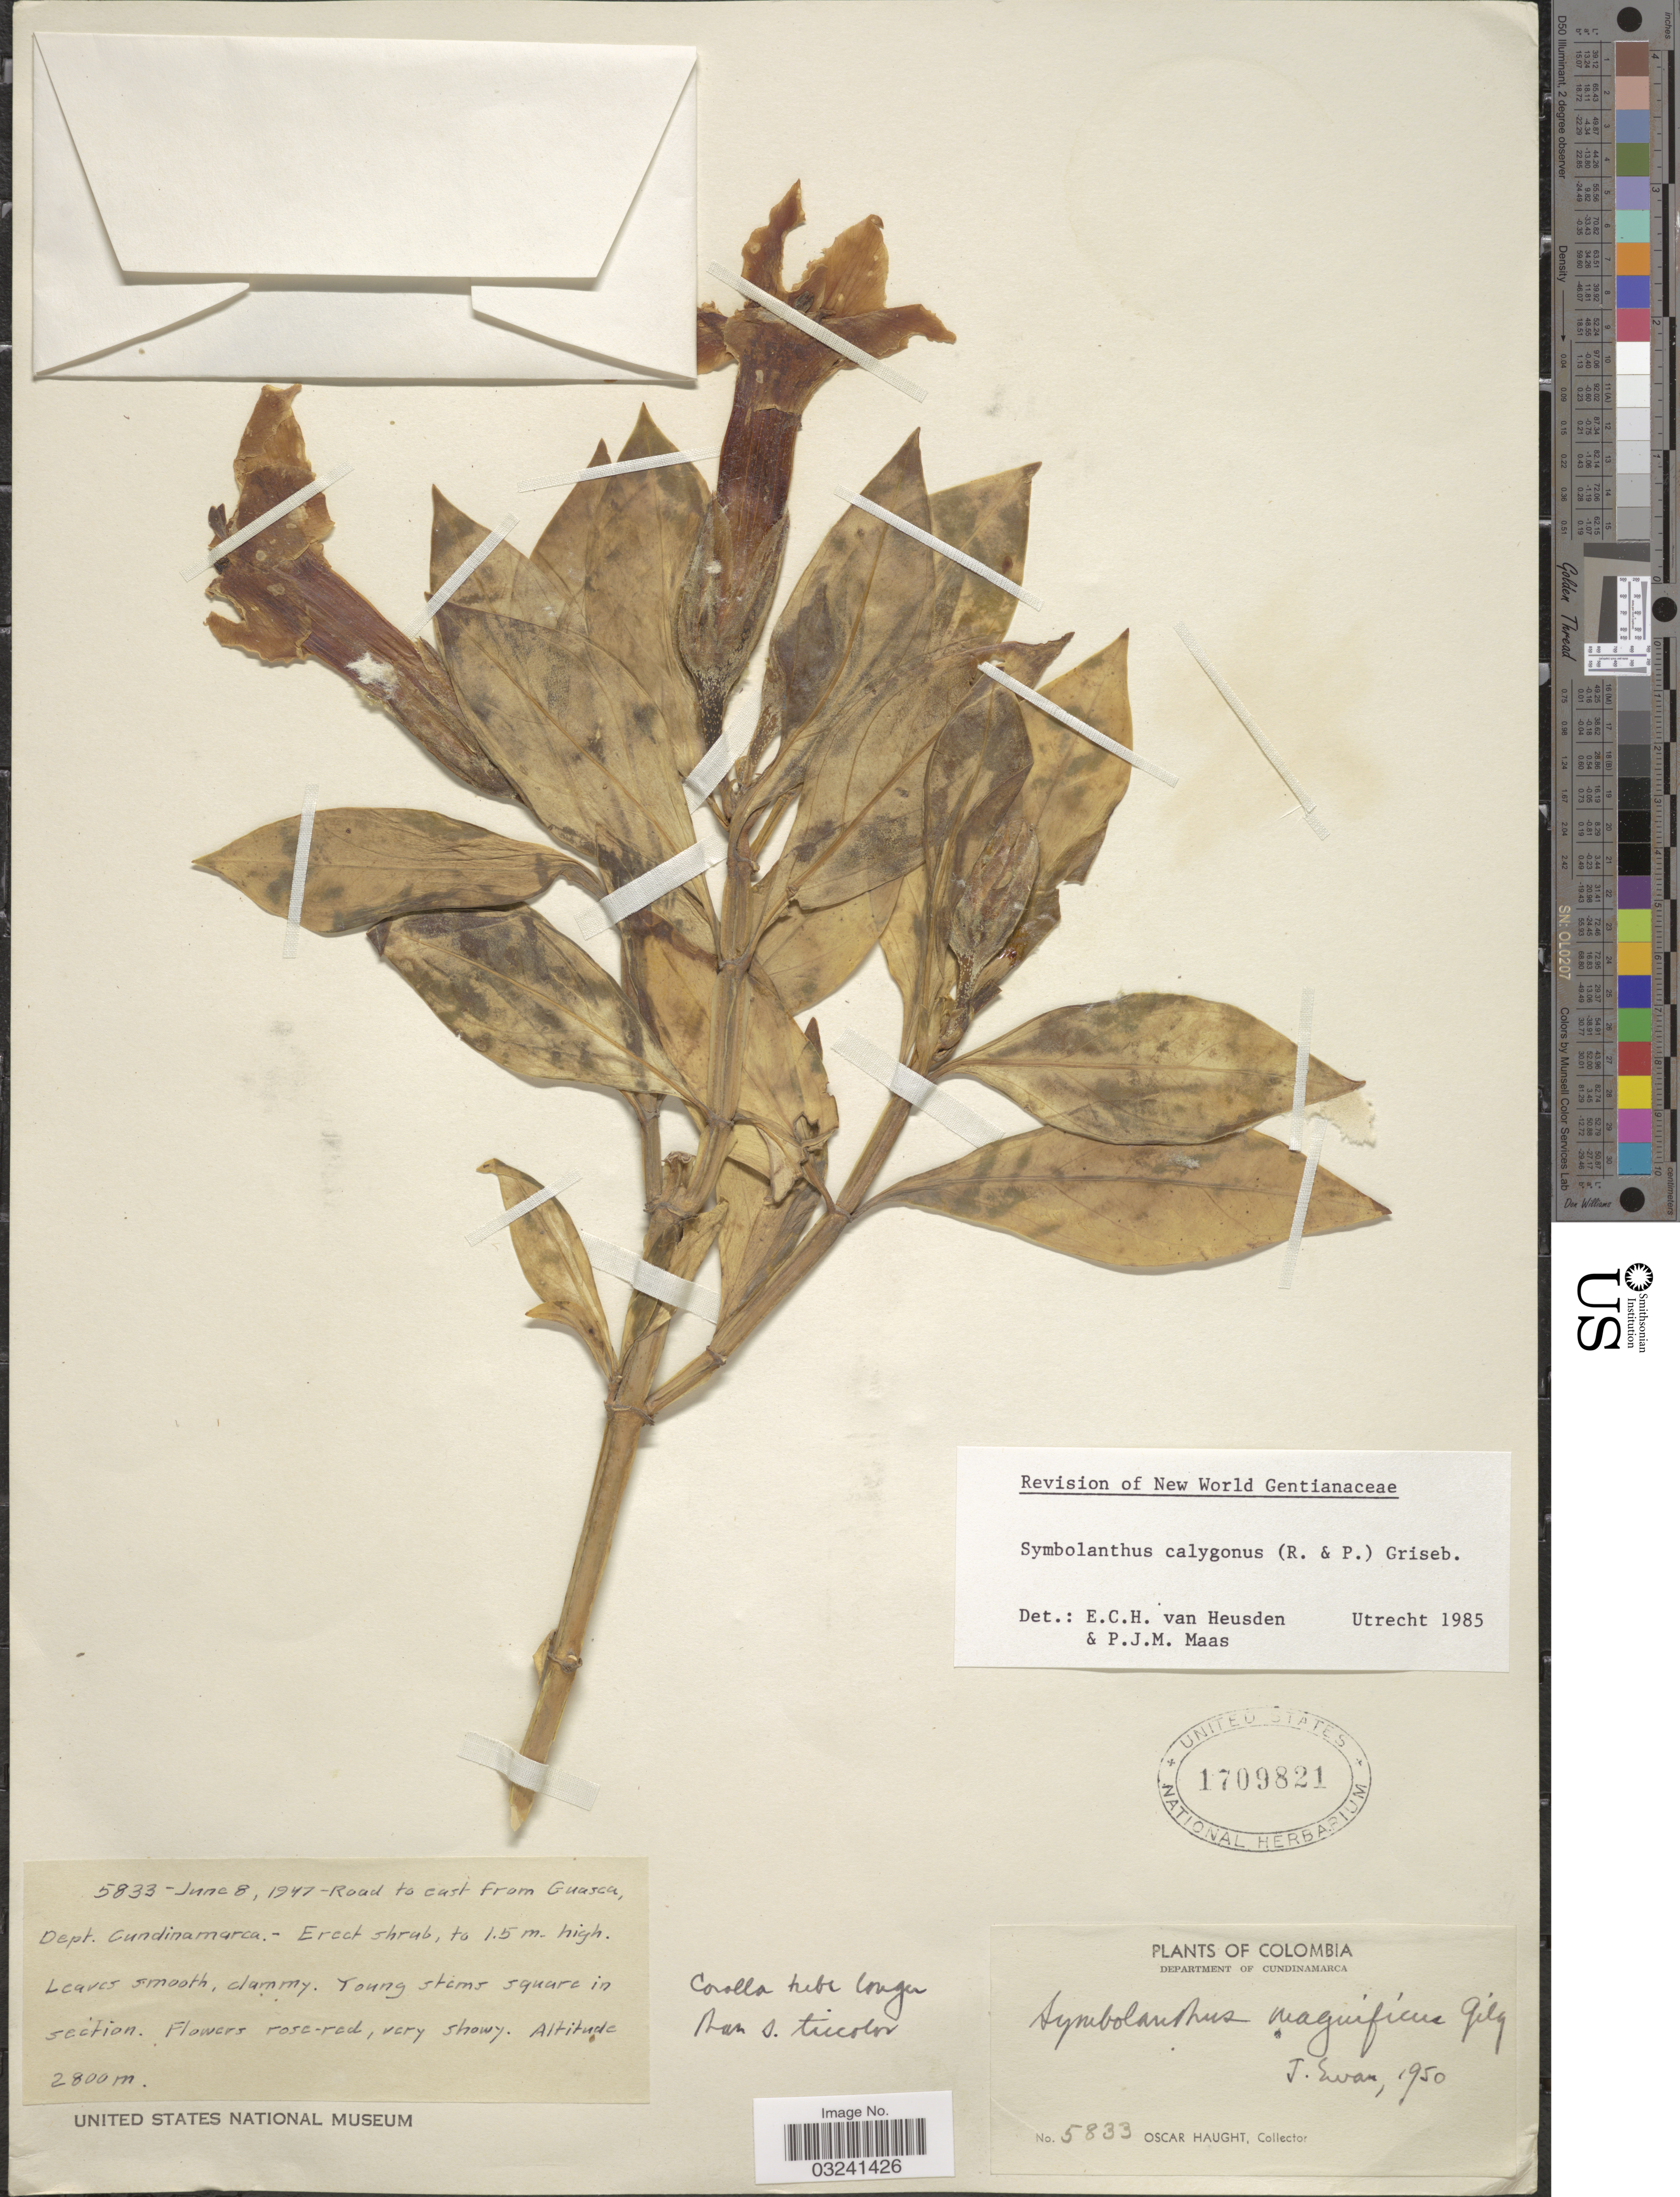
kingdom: Plantae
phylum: Tracheophyta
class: Magnoliopsida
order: Gentianales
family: Gentianaceae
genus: Symbolanthus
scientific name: Symbolanthus calygonus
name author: (Ruiz & Pav.) Griseb. ex Gilg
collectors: O. L. Haught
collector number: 5833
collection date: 1947-06-08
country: Colombia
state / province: Cundinamarca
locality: Road to east from Guasca, Dept. Cundinamarca.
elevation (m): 2800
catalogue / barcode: US 1709821